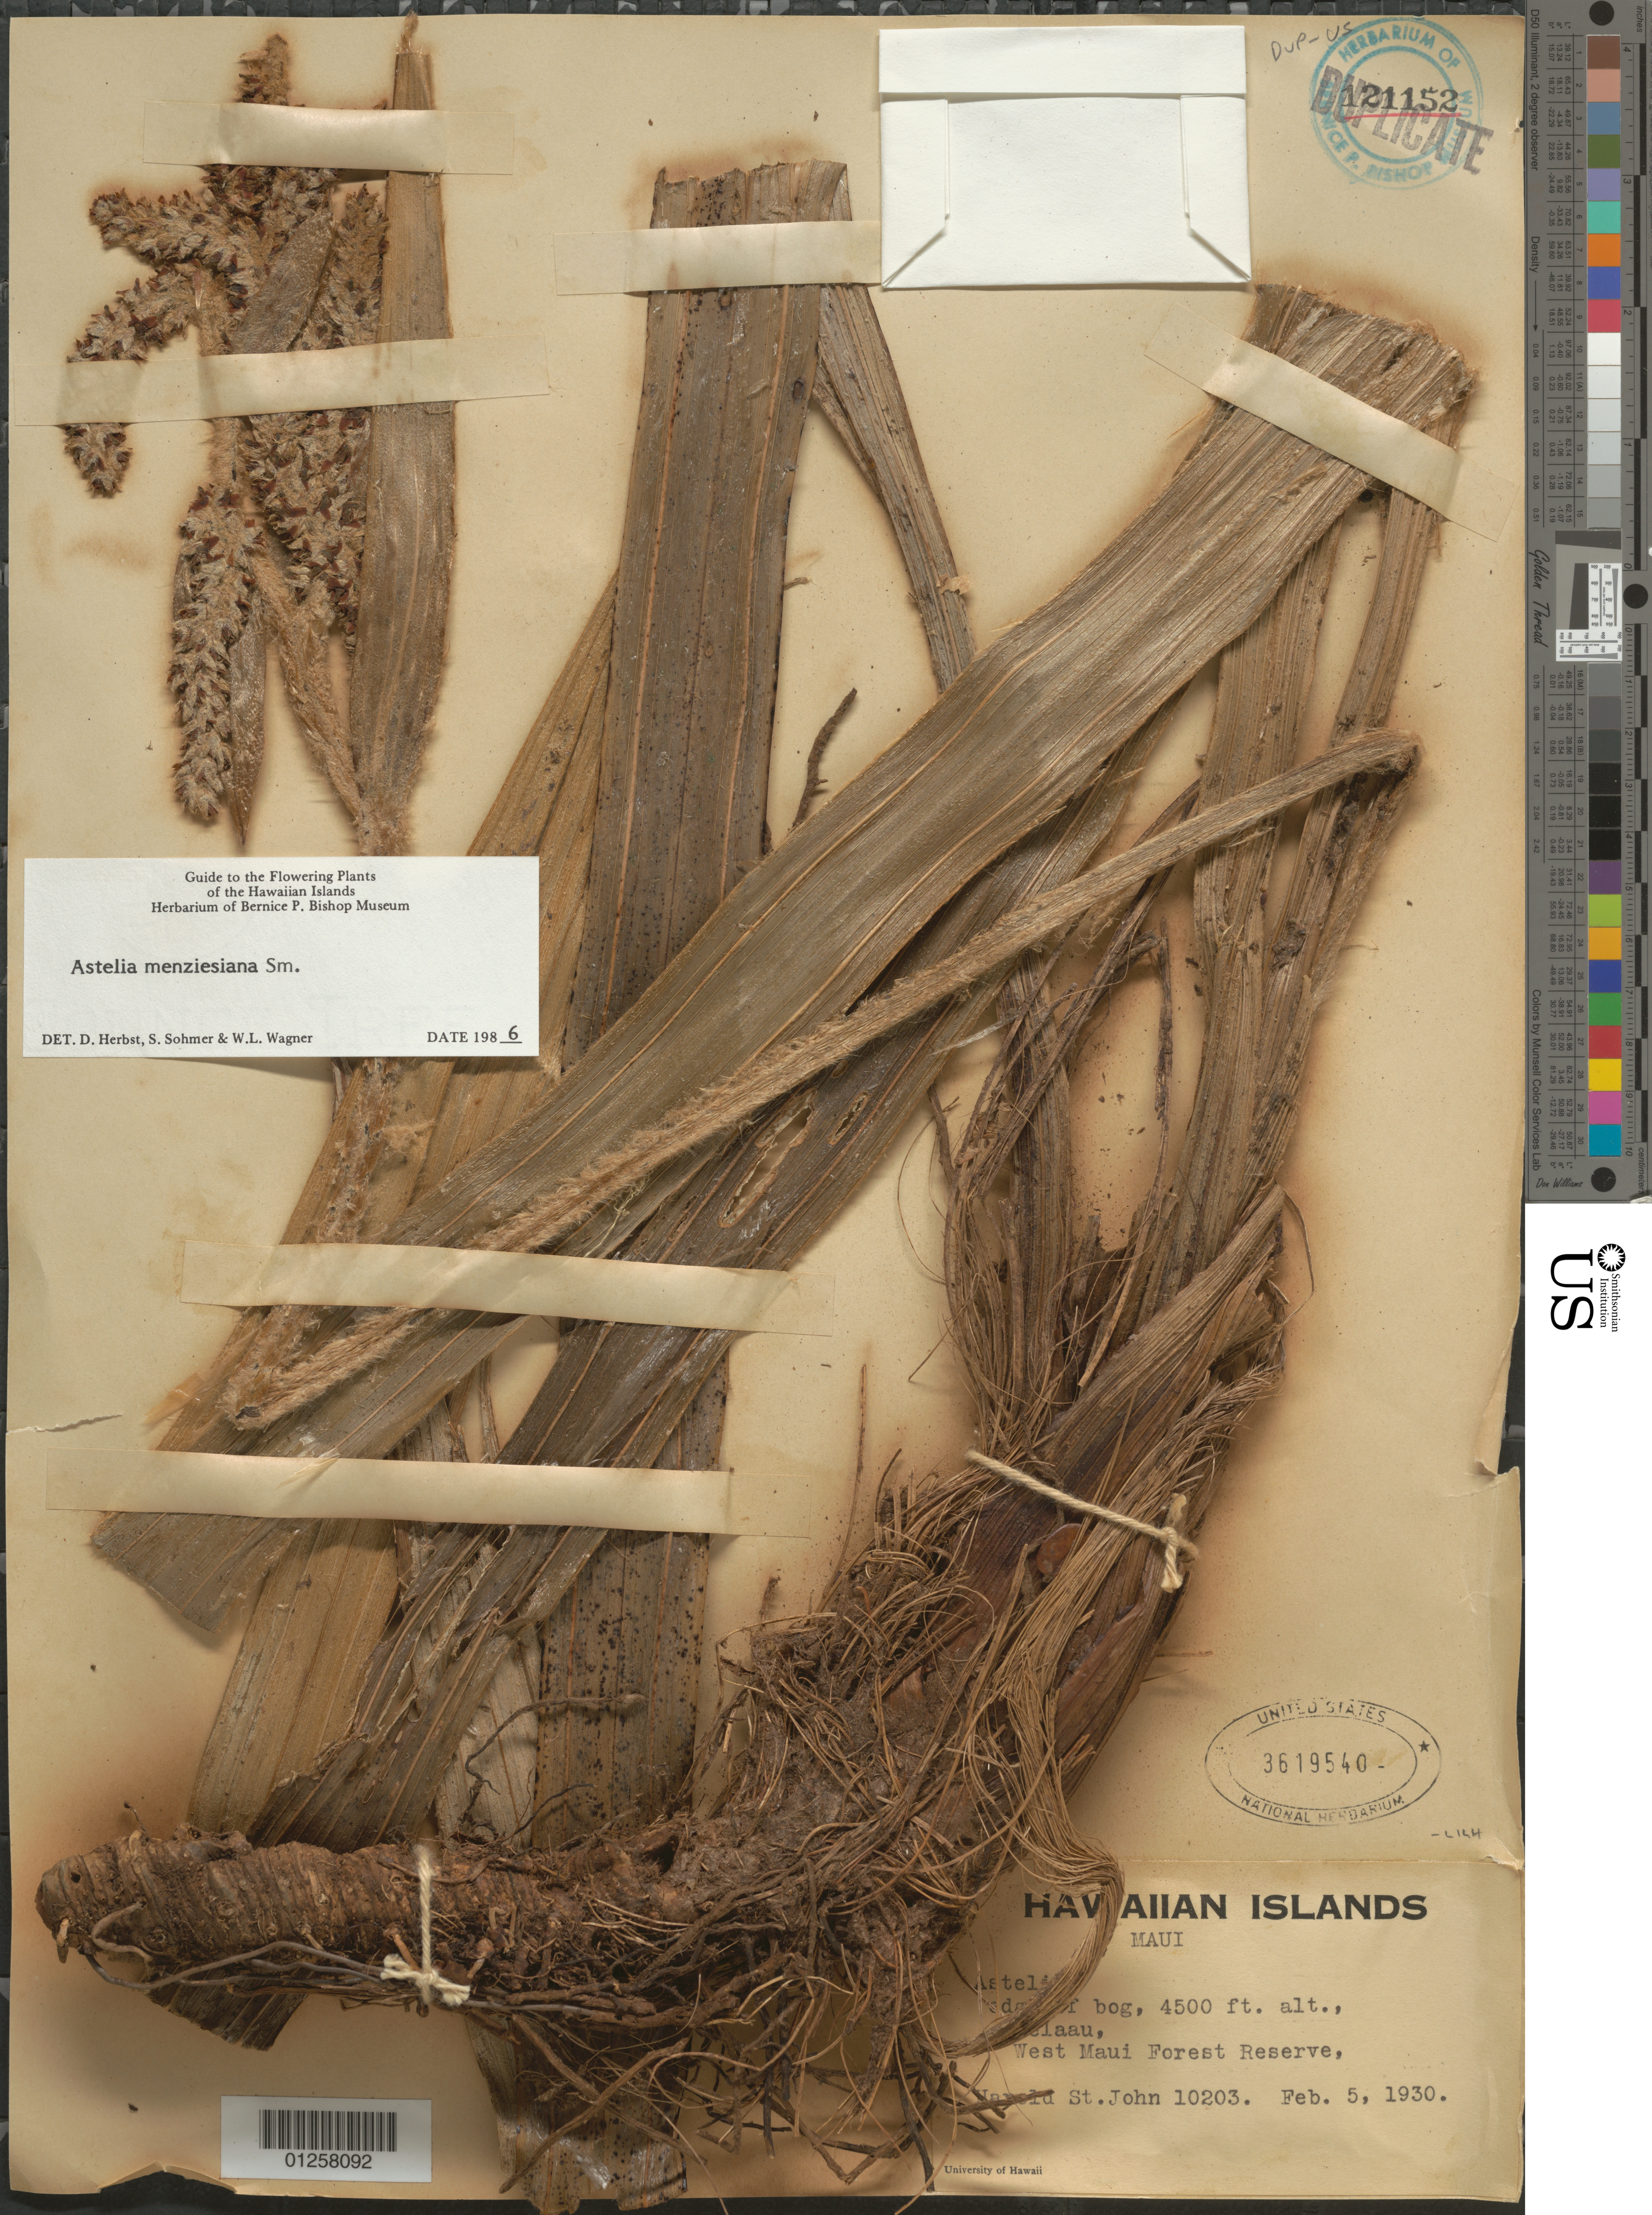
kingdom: Plantae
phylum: Tracheophyta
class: Liliopsida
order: Asparagales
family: Asteliaceae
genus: Astelia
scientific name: Astelia menziesiana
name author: Sm.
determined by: Herbst, D. R.; Sohmer, S. H.; Wagner, W. L.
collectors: H. St. John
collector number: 10203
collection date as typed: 5 Feb 1930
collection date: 1930-02-05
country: United States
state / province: Hawaii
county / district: Maui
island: Maui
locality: Haelaau, W Maui forest Reserve.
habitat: Edge of bog.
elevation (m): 1372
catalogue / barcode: US 3619540